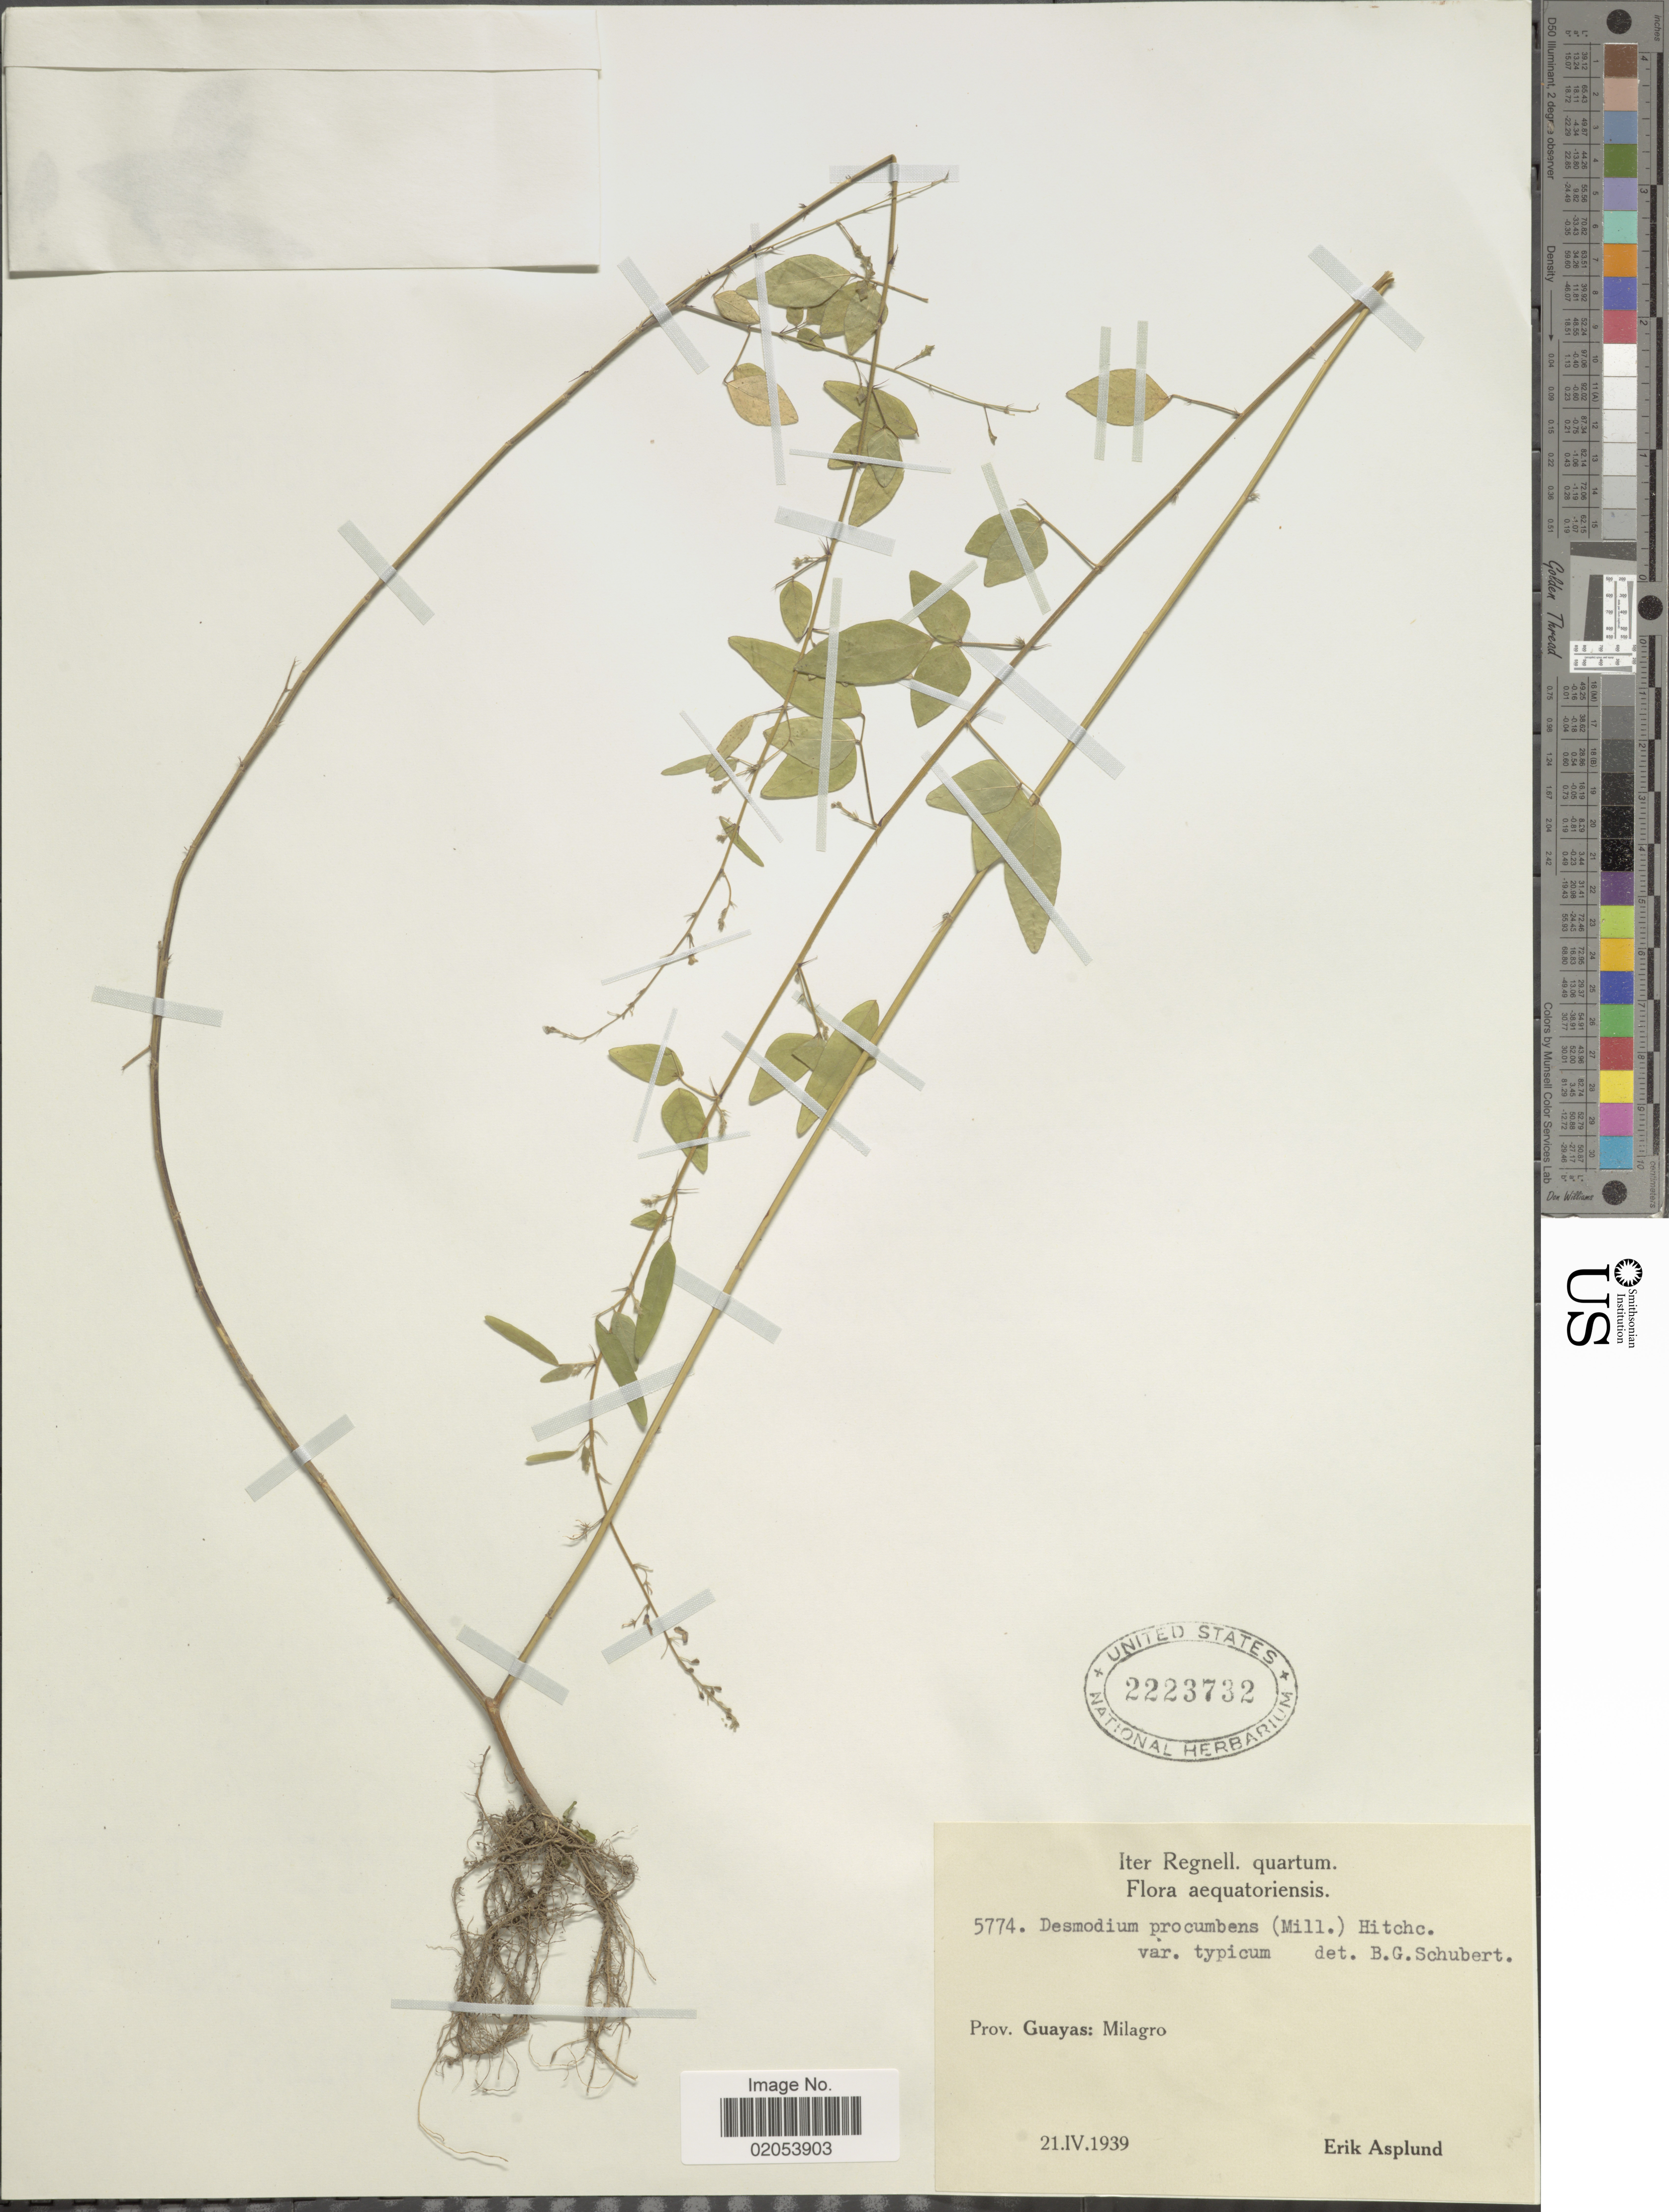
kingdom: Plantae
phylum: Tracheophyta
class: Magnoliopsida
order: Fabales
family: Fabaceae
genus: Desmodium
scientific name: Desmodium procumbens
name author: (Mill.) Hitchc.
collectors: E. Asplund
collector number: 5774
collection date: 1939-04-21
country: Ecuador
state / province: Guayas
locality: Aequatorienses. Prov. Guayas: Milagro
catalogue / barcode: US 2223732